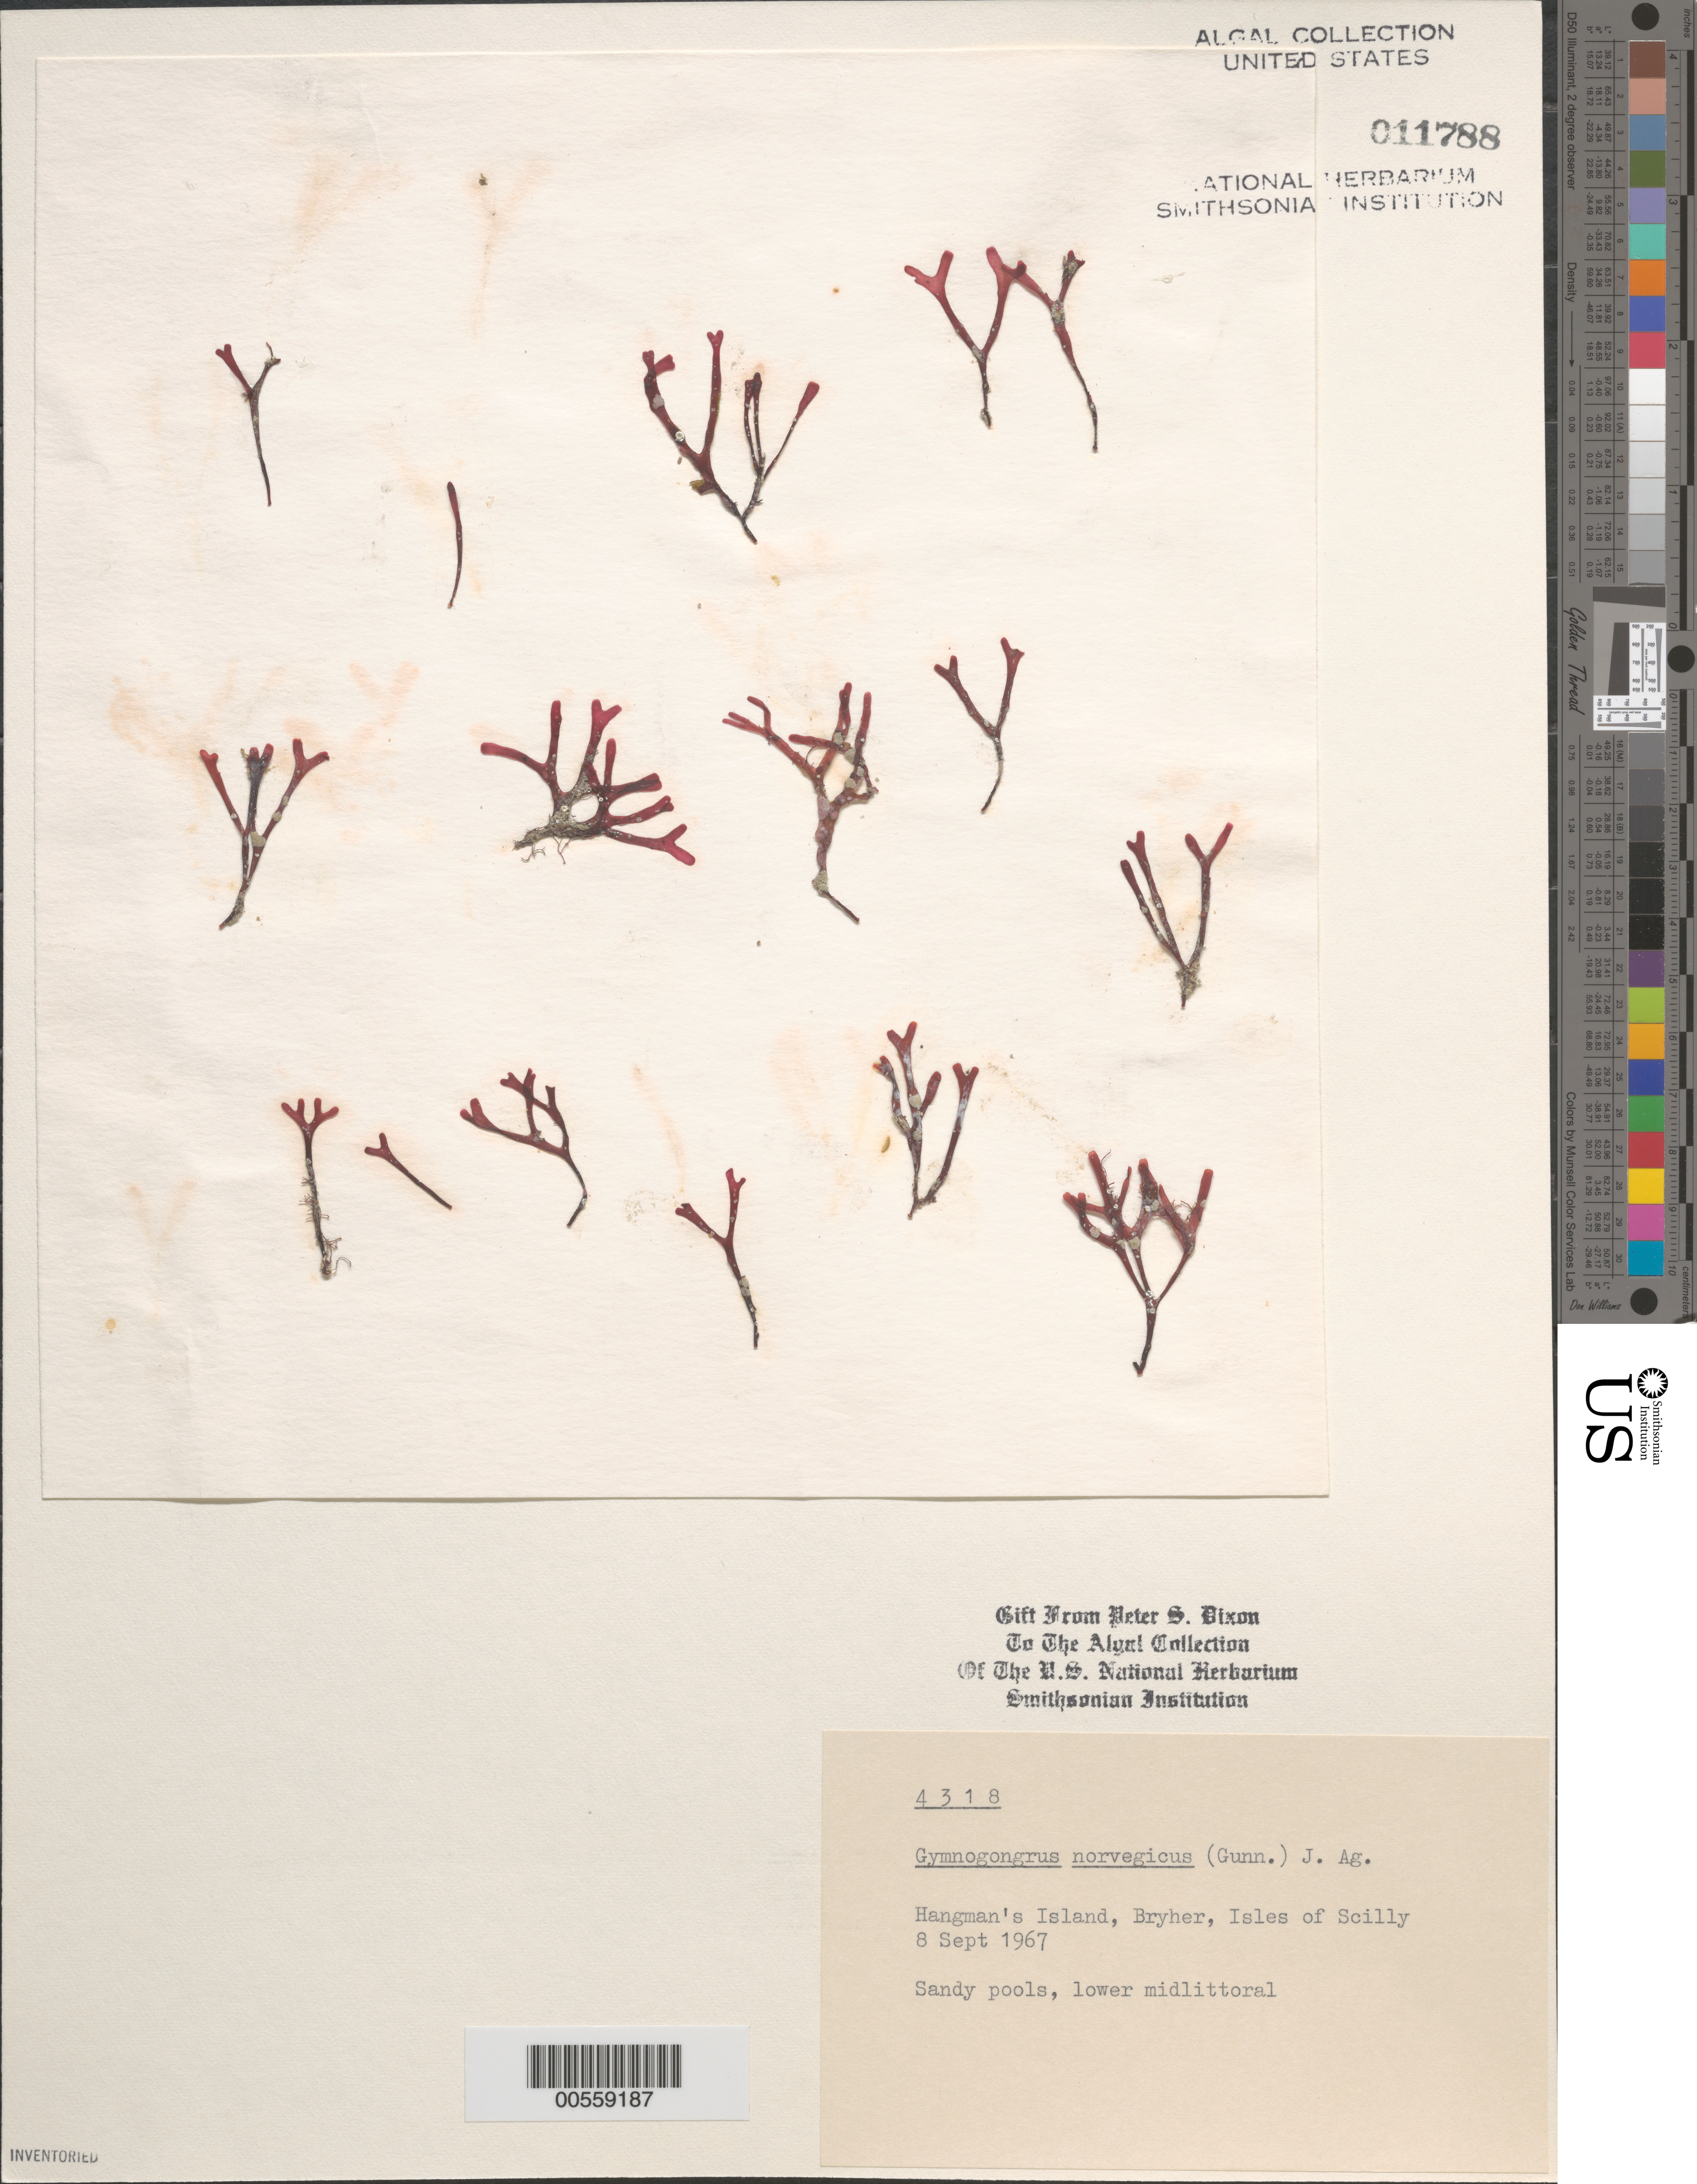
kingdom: Plantae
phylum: Rhodophyta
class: Florideophyceae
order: Gigartinales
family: Gigartinaceae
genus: Chondrus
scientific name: Chondrus crispus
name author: Stackh.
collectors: P. S. Dixon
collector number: PSD 4318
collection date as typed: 08 Sep 1967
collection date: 1967-09-08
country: United Kingdom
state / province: England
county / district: Council of the Isles of Scilly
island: Bryher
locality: Hangman's Island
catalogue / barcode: US 11788